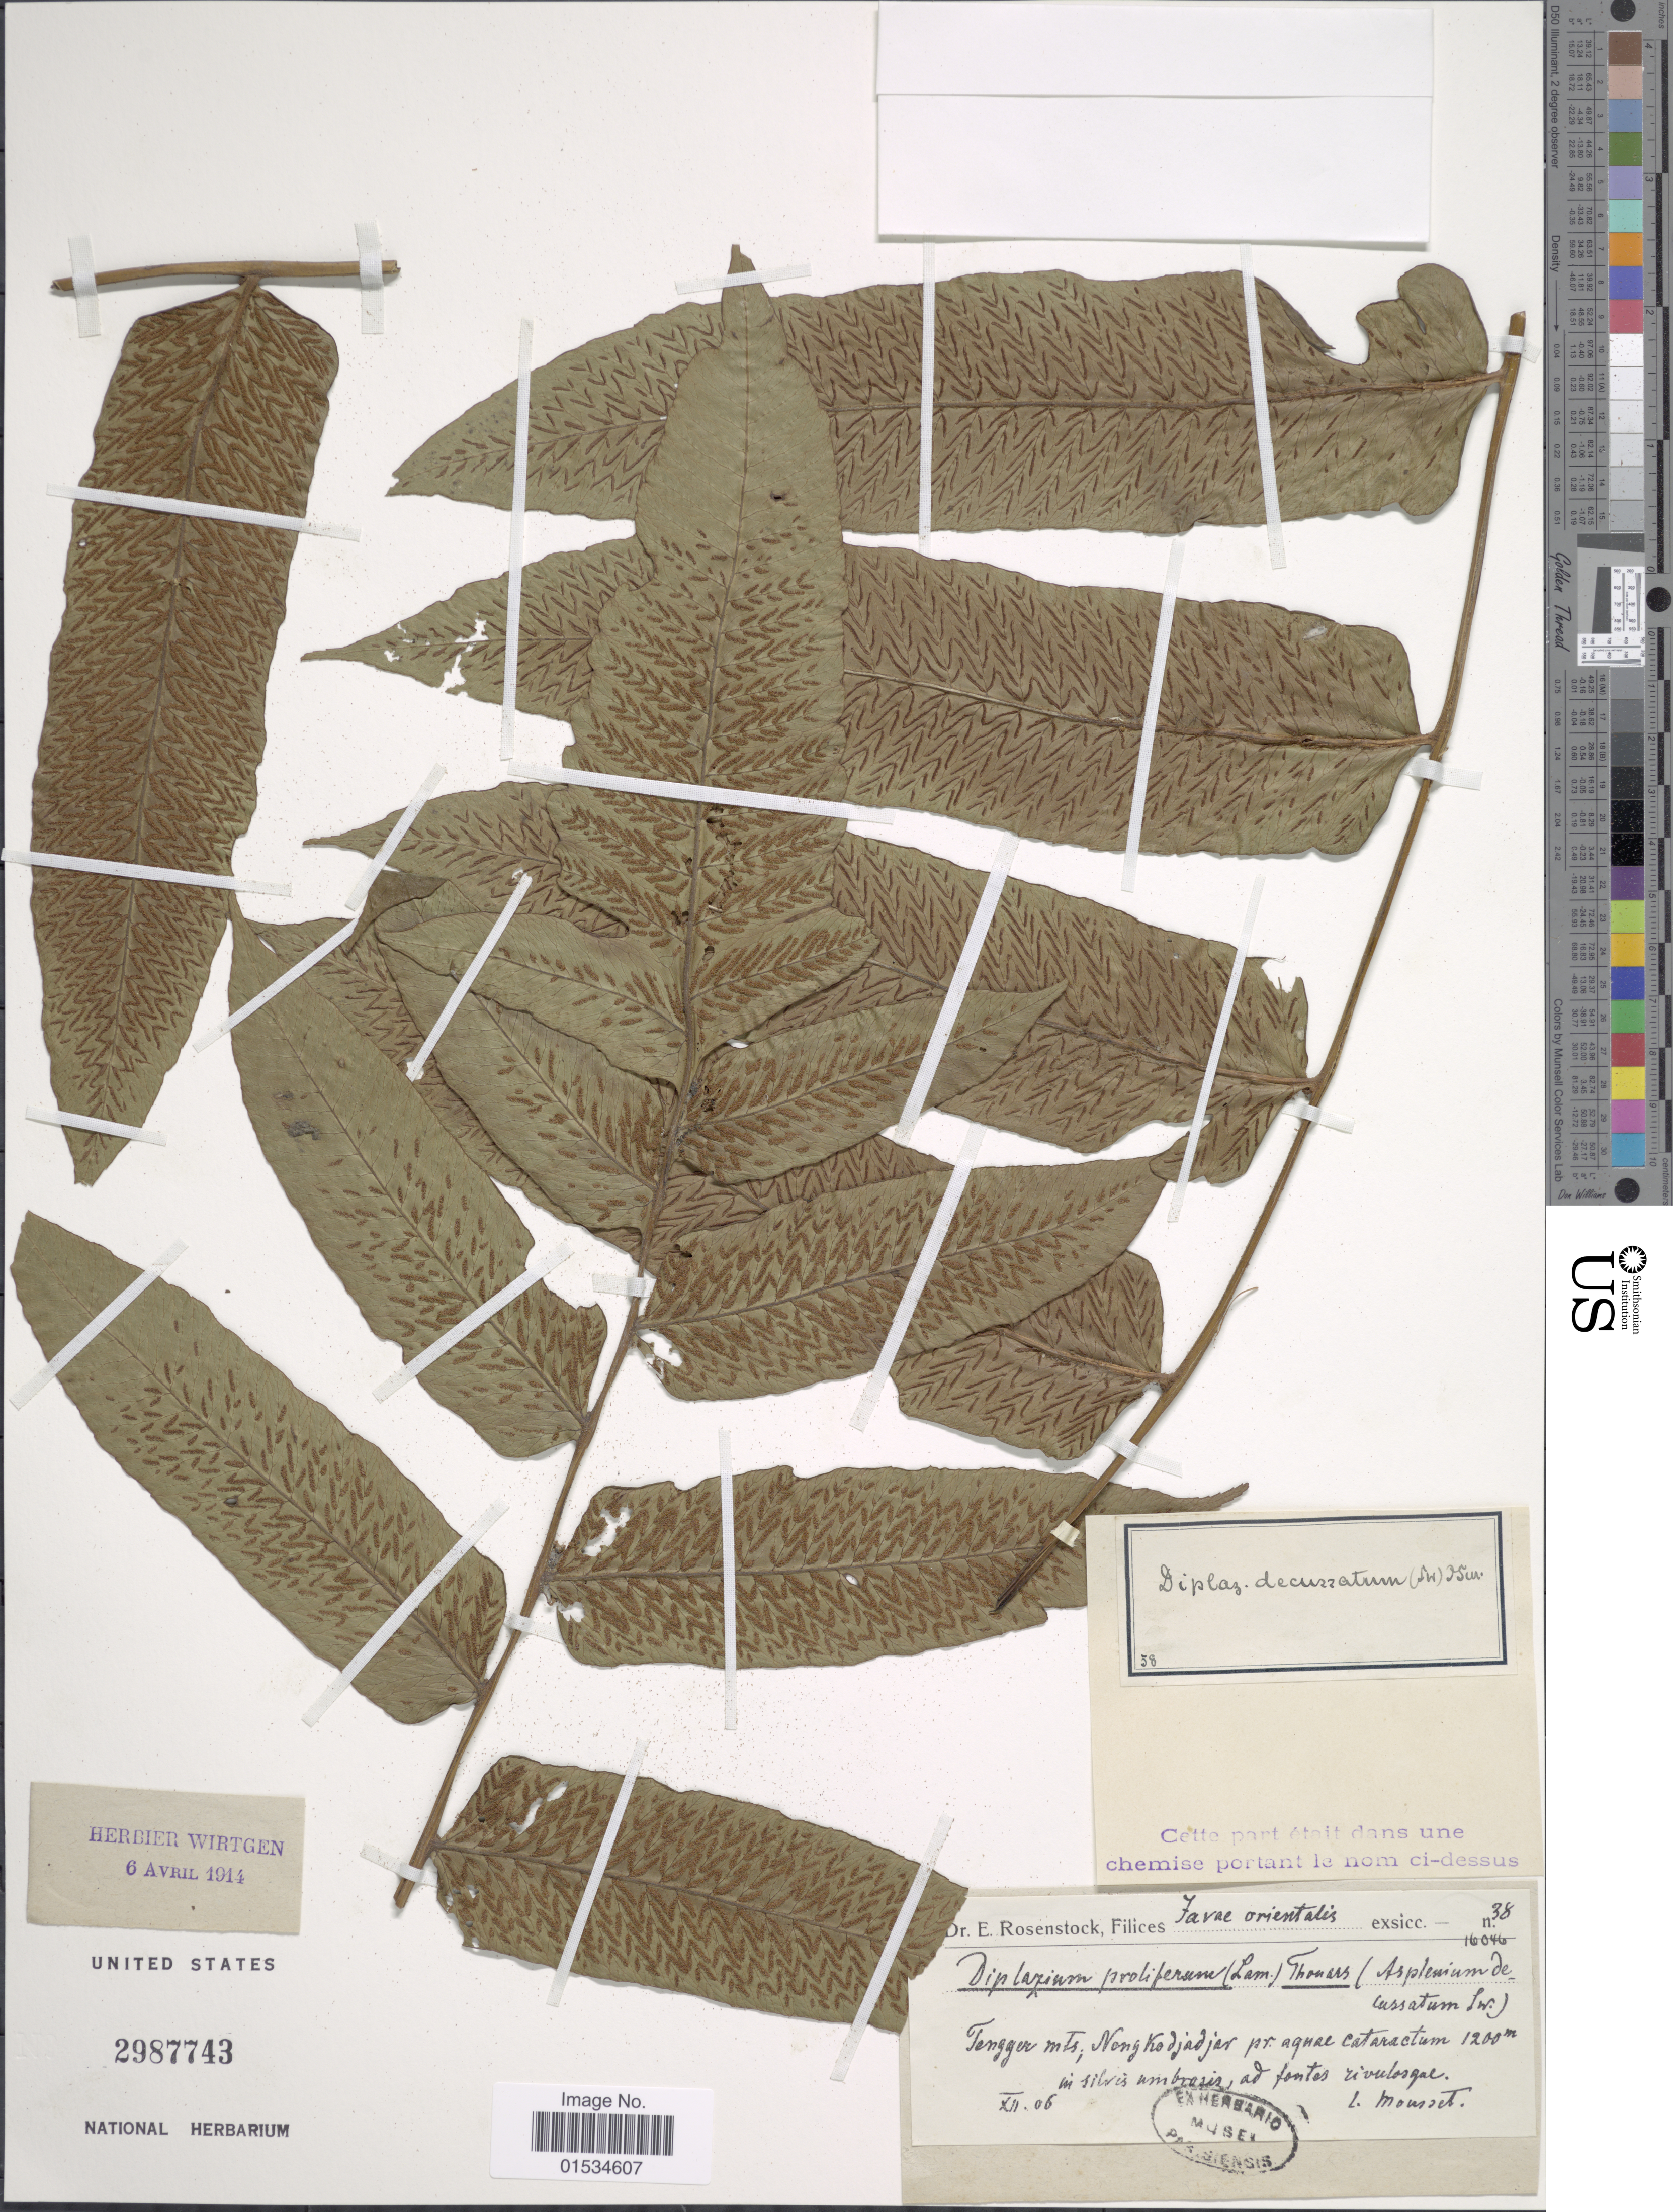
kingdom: Plantae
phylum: Tracheophyta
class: Polypodiopsida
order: Polypodiales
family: Athyriaceae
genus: Diplazium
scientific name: Diplazium accendens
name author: Blume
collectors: Mousset, --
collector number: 38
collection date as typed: Transcribed d/m/y: /12/6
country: Indonesia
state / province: Java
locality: Tengger mts., Nong Kodjadjar pr. aquae cataractum. In silvis umbrosis, ad fontes rivulosque.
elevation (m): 1200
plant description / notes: Corrected "Tenggar Mts, Nongkodjadjar pr. agnae catarctum" to "Tengger mts., Nong Kodjadjar pr. aquae cataractum. In silvis umbrosis, ad fontes rivulosque."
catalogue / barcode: US 2987743